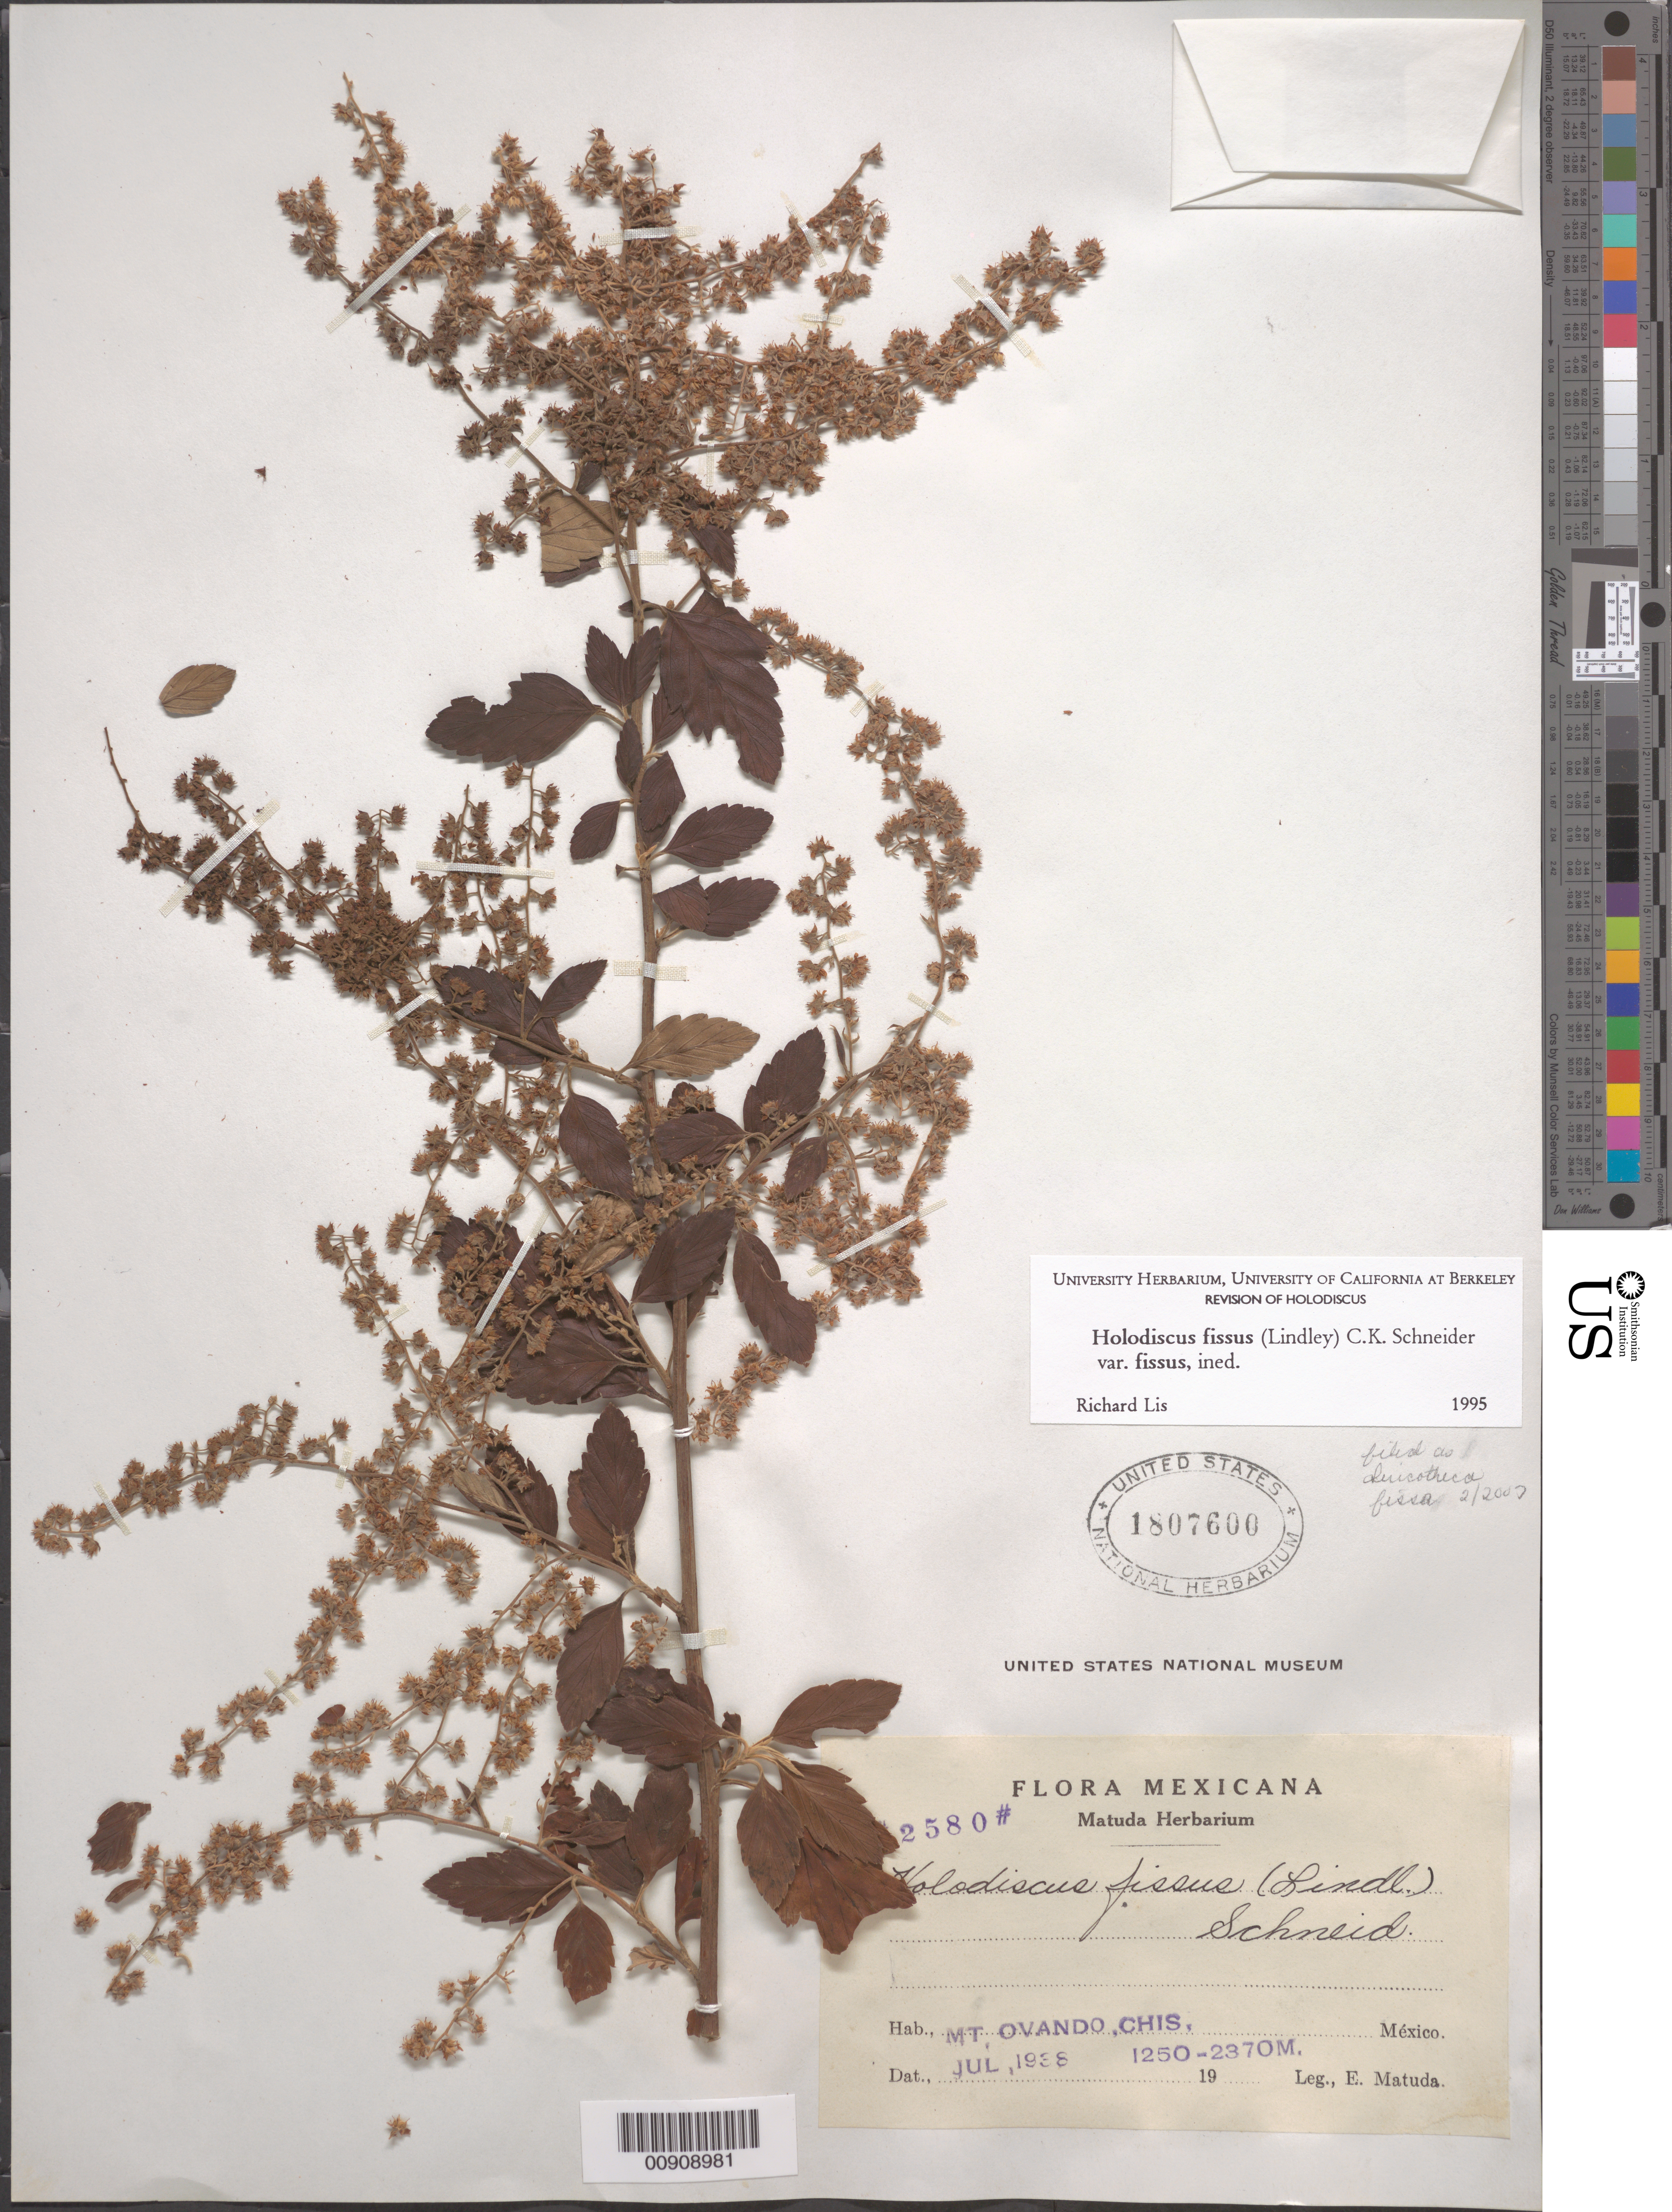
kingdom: Plantae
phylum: Tracheophyta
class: Magnoliopsida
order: Rosales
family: Rosaceae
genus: Holodiscus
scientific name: Holodiscus fissus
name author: (Lindl.) C.K. Schneid.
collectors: E. Matuda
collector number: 2580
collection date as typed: Jul 1938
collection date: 1938-07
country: Mexico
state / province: Chiapas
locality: Mt. Ovando, Chiapas.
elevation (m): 2370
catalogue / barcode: US 1807600